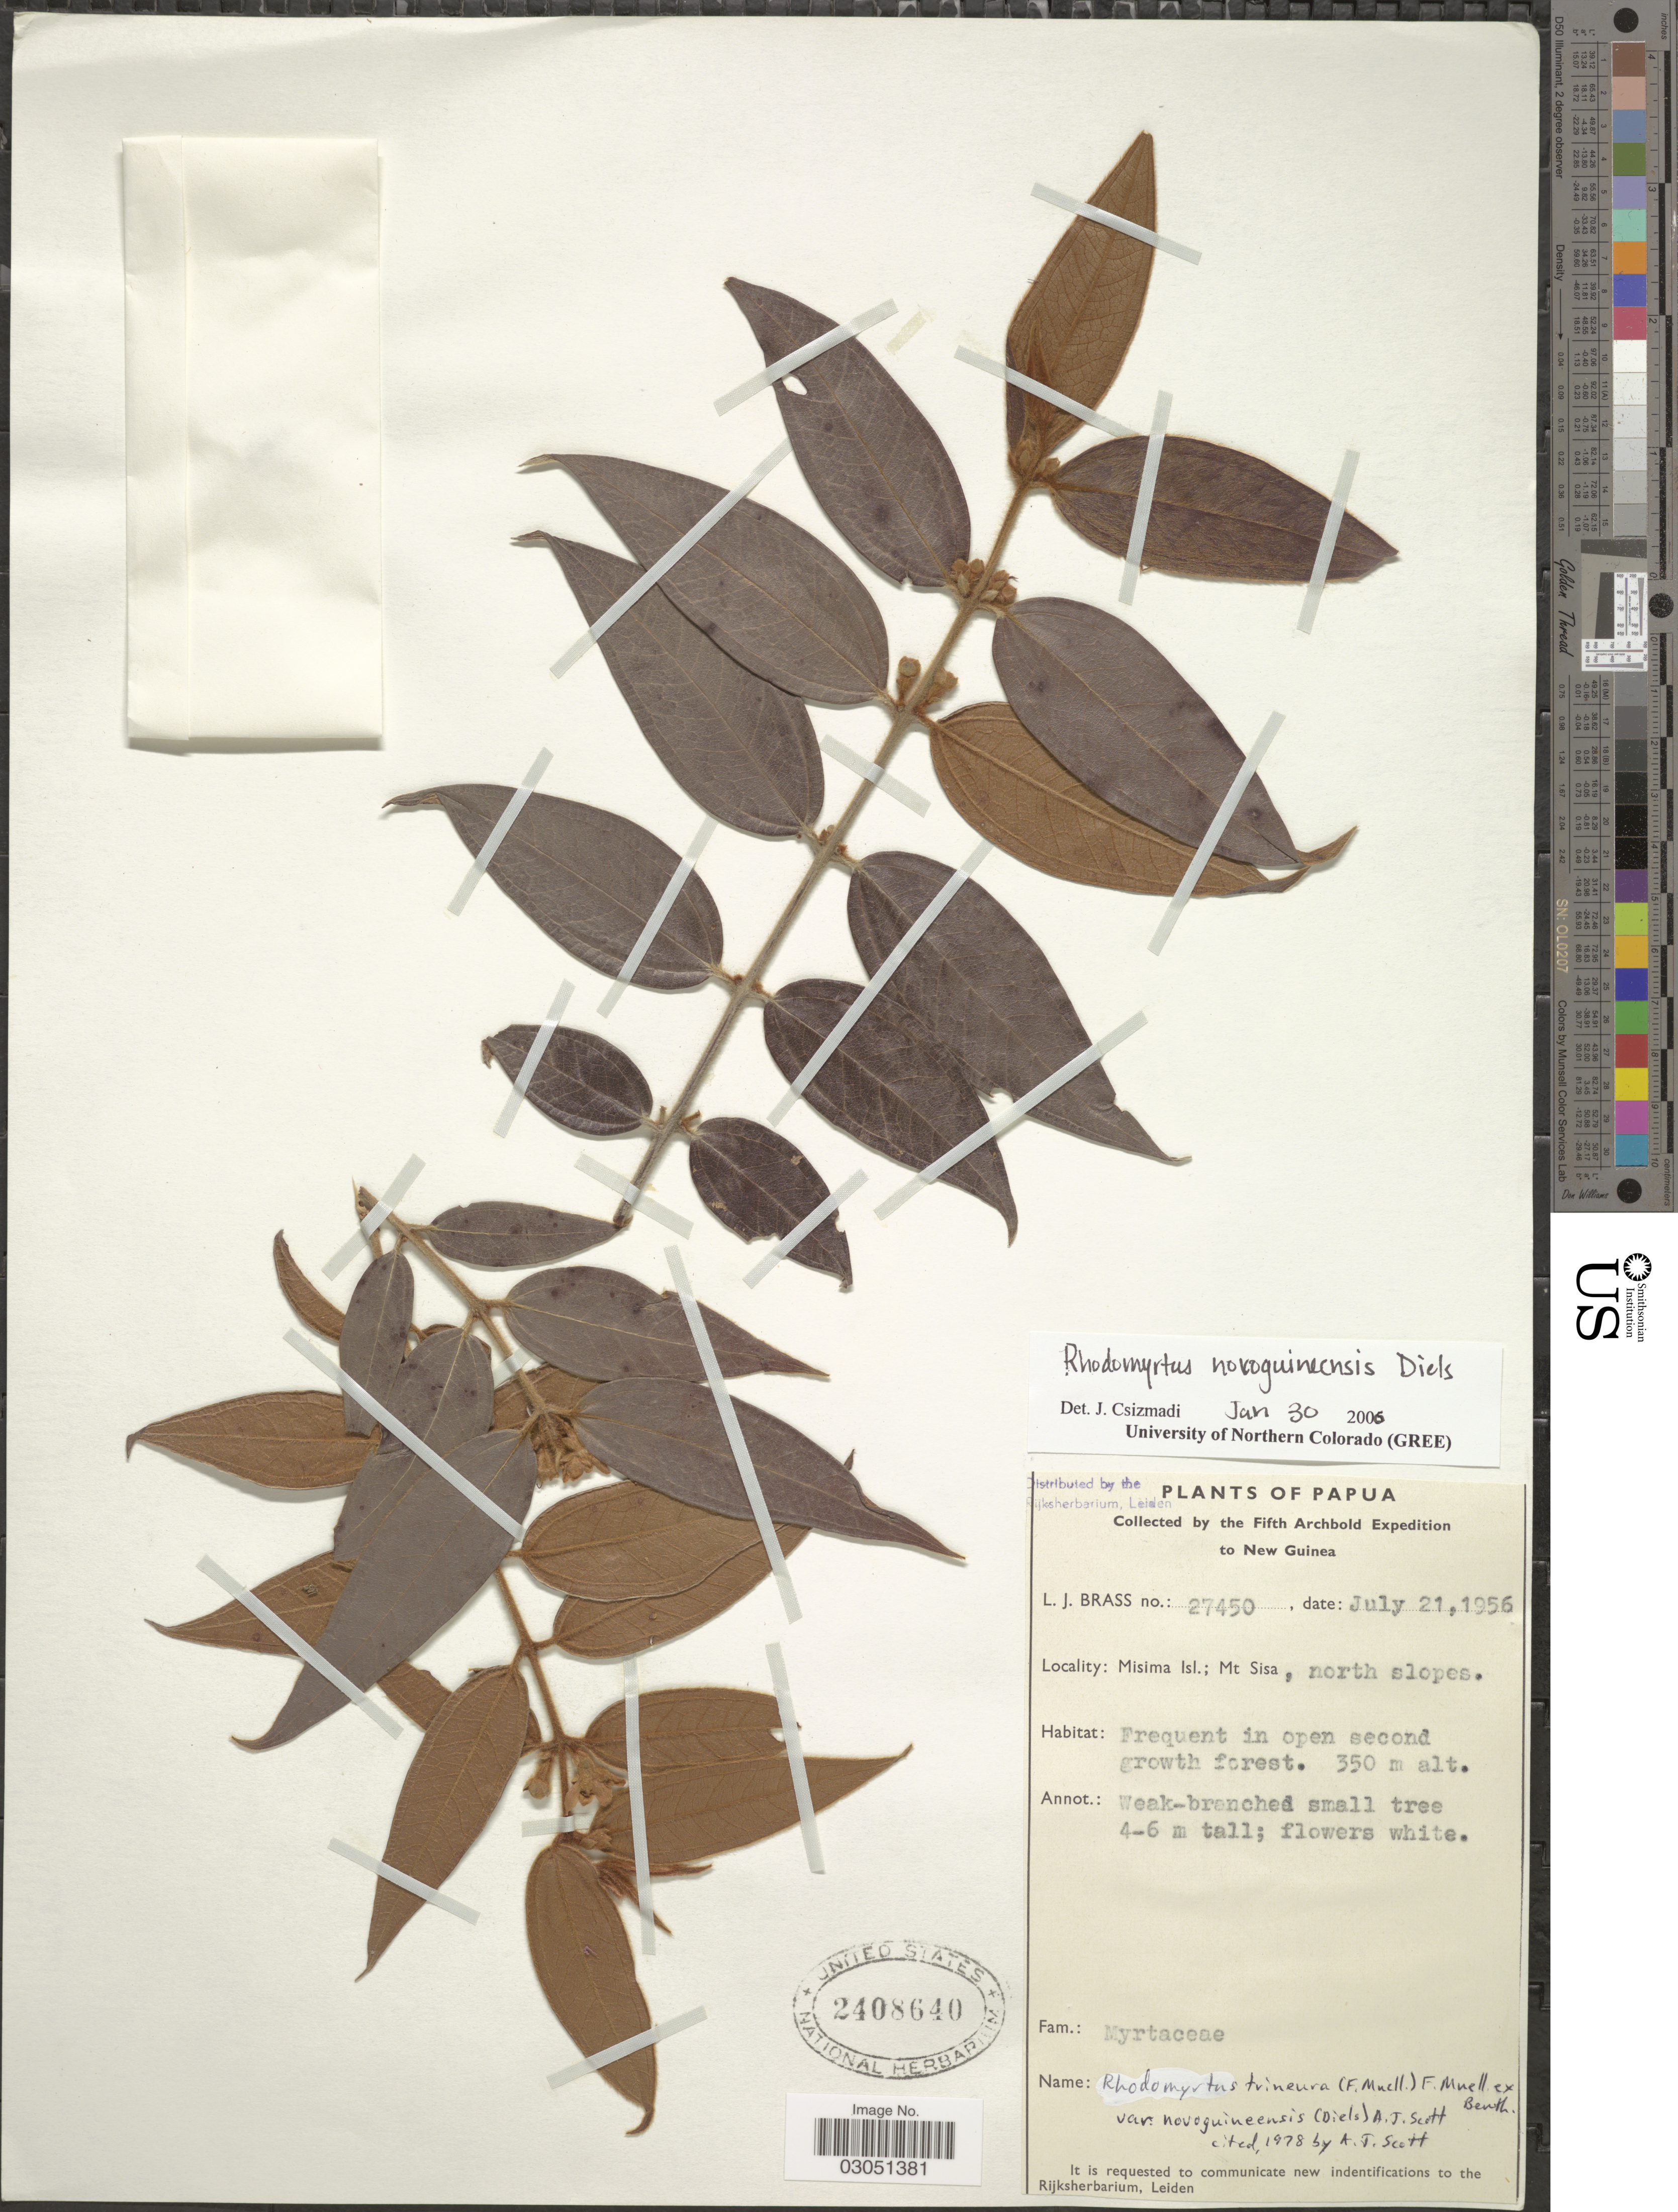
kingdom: Plantae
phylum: Tracheophyta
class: Magnoliopsida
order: Myrtales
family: Myrtaceae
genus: Rhodomyrtus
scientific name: Rhodomyrtus trineura var. novoguineensis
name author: (F. Muell.) F. Muell. ex Benth.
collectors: L. J. Brass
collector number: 27450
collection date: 1956-07-21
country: Papua New Guinea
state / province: Milne Bay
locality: New Guinea, Misima Isl.; Mt Sisa, north slopes.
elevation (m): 350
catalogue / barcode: US 2408640